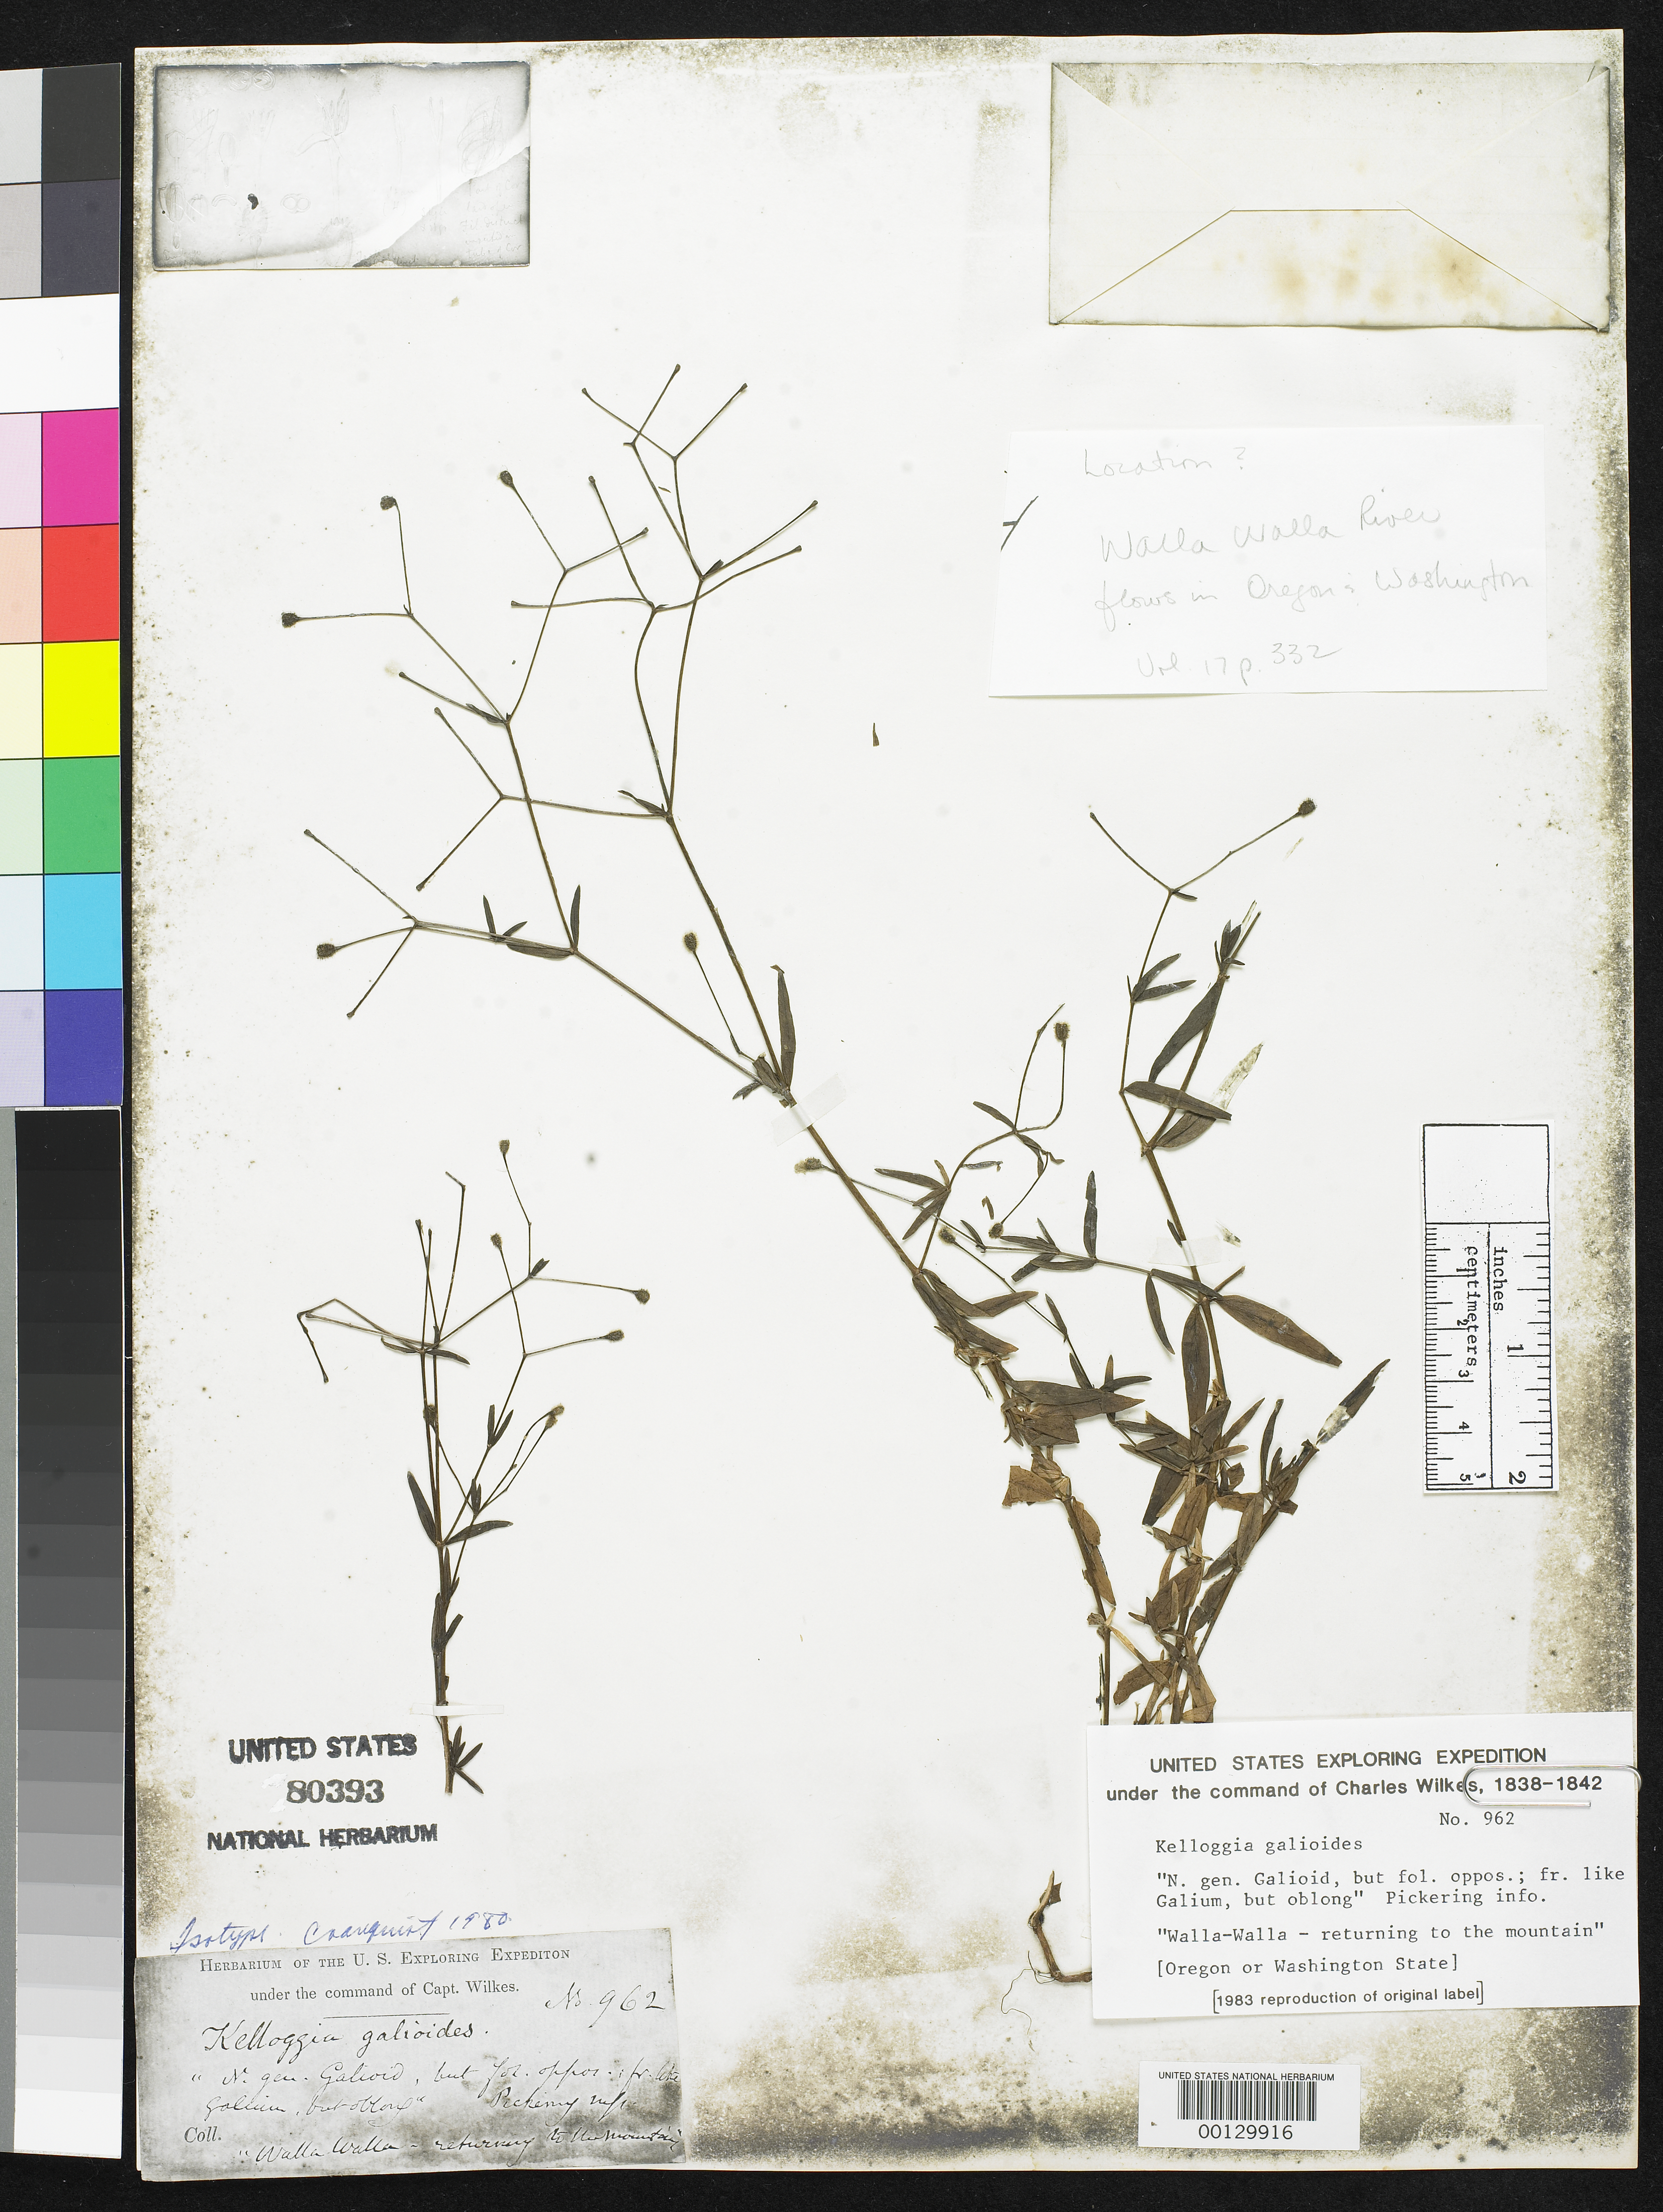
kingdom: Plantae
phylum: Tracheophyta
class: Magnoliopsida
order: Gentianales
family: Rubiaceae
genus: Kelloggia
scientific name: Kelloggia galioides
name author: Torr. in Wilkes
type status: Isotype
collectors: Wilkes Explor. Exped.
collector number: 962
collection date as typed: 1838 to -- --- 1842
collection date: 1838/1842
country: United States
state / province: Oregon / Washington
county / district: Walla Walla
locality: Walla Walla River.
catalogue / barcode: US 80393